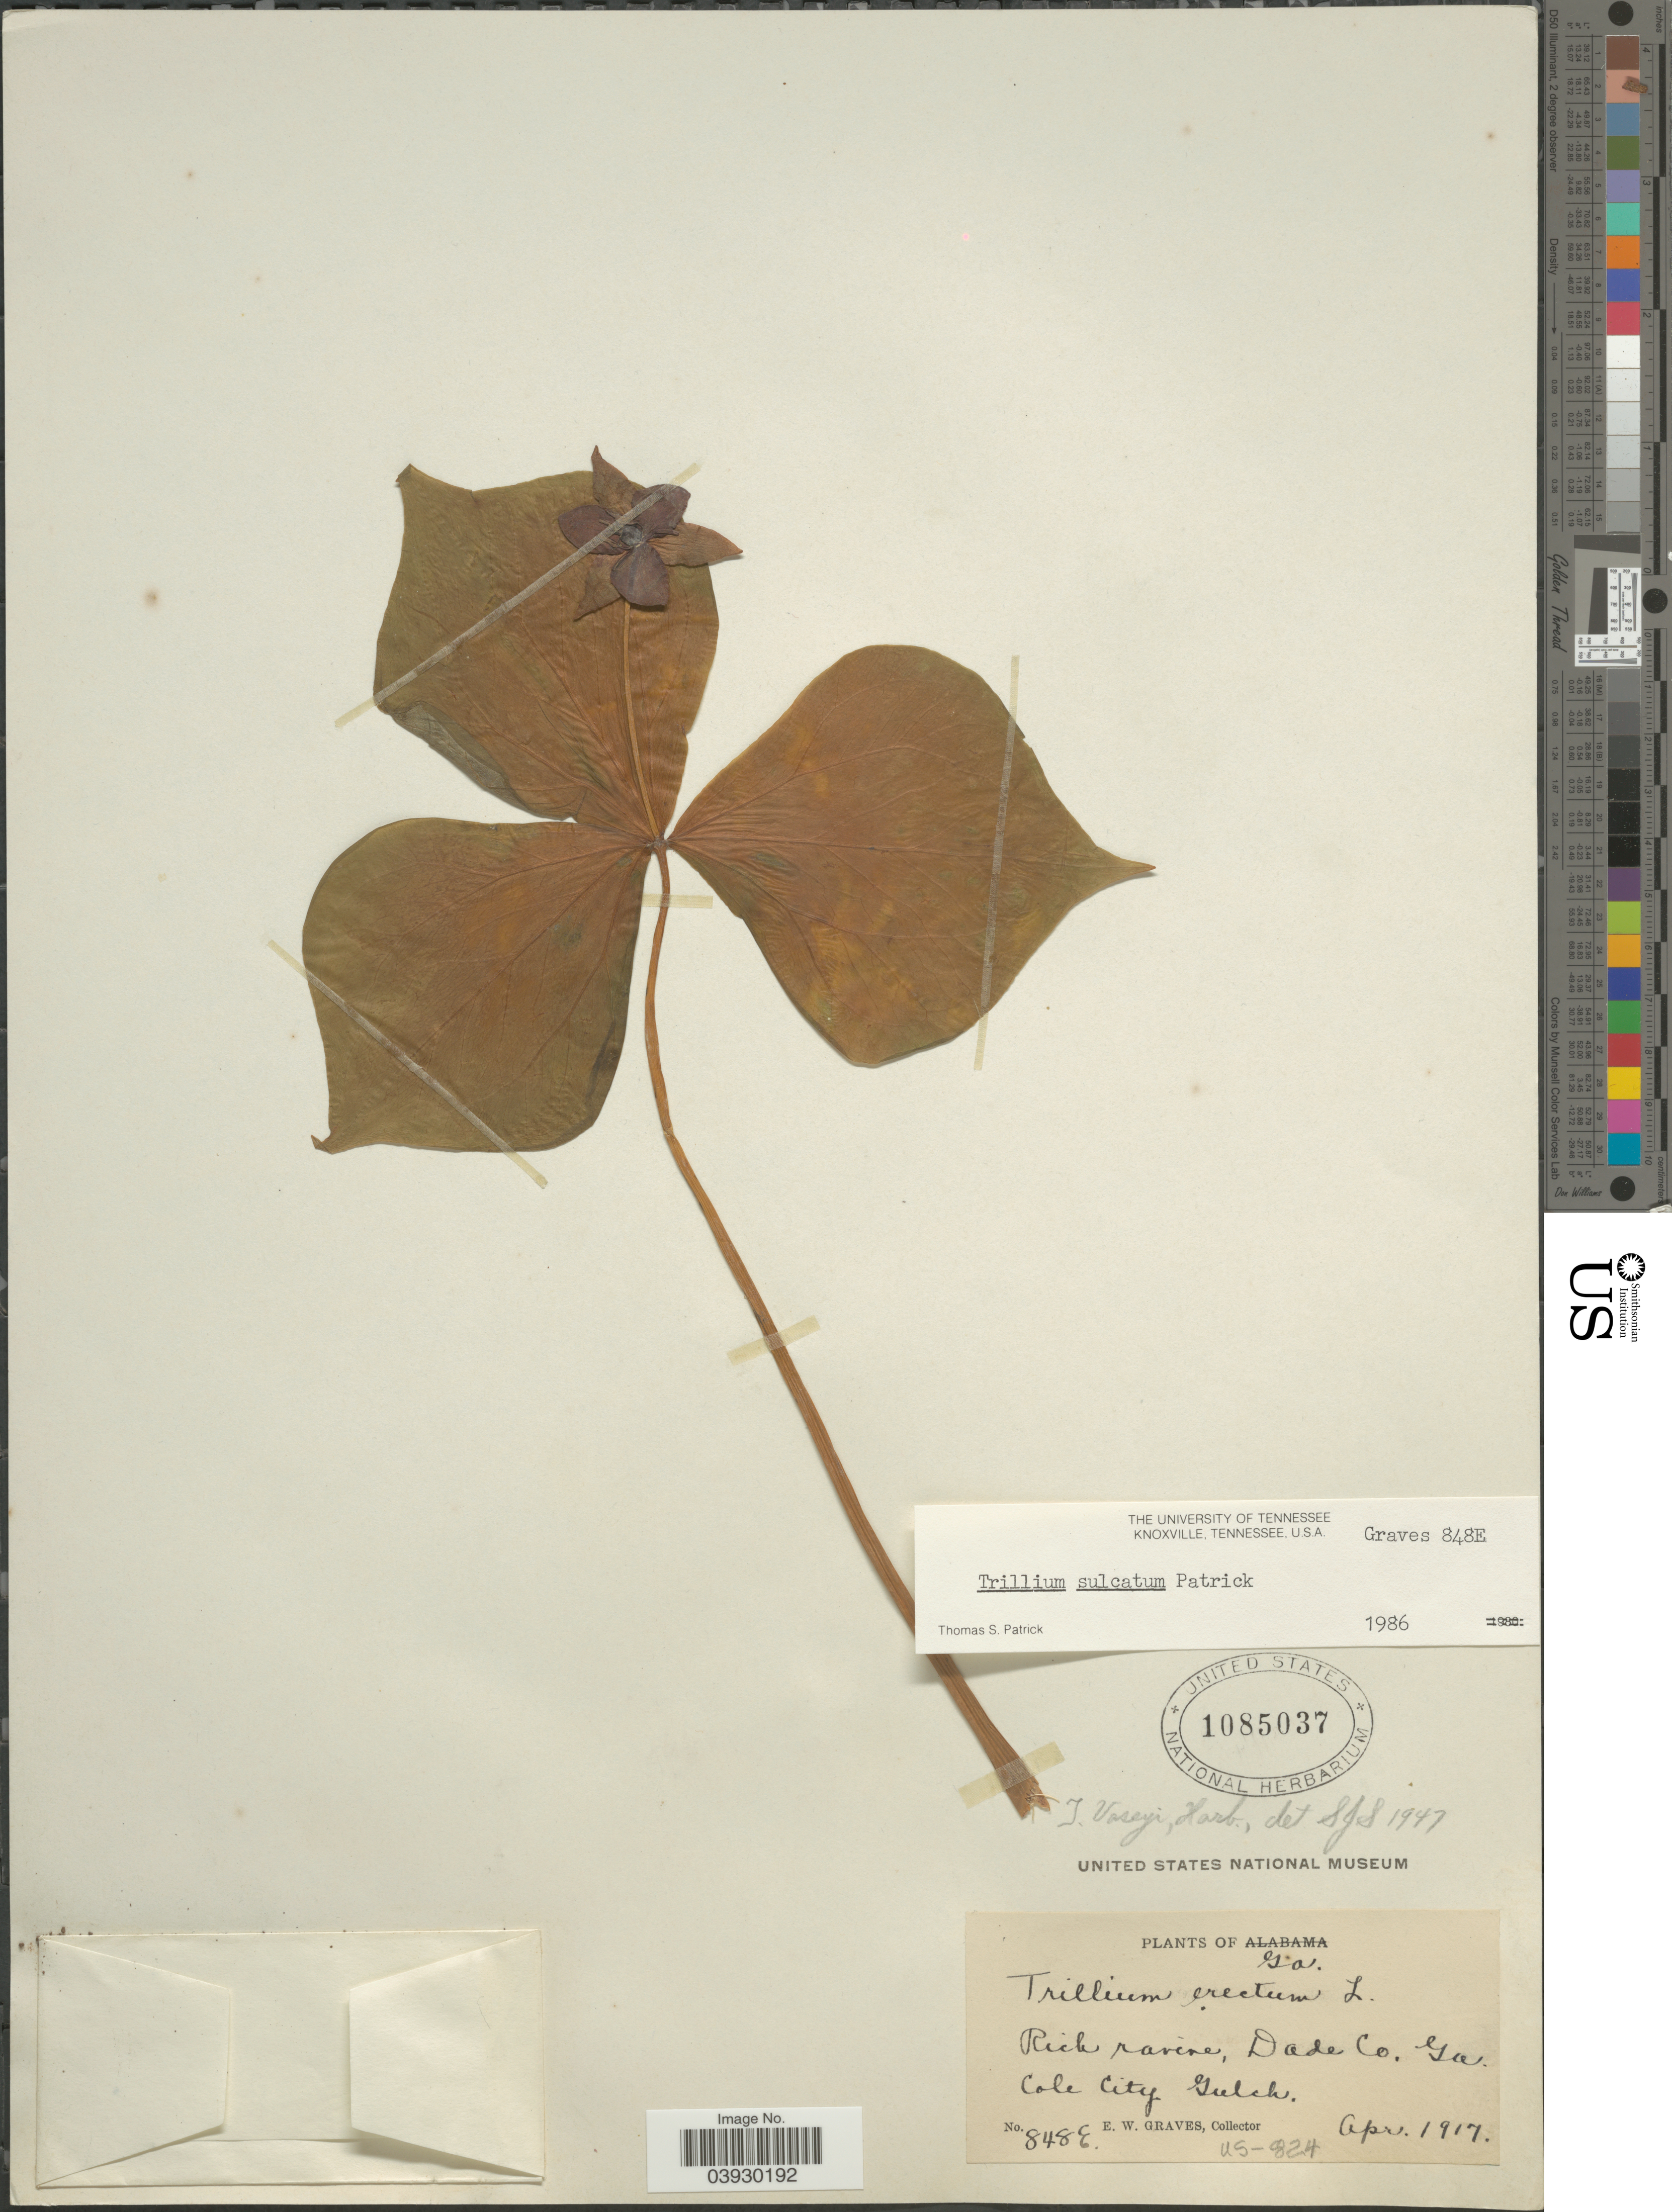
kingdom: Plantae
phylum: Tracheophyta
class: Liliopsida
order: Liliales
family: Melanthiaceae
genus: Trillium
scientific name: Trillium sulcatum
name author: T.S. Patrick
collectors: E. Graves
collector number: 848E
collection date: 1917-04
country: United States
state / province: Georgia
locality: Rich ravine, Dade Co. Cole City Gulch.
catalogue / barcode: US 1085037